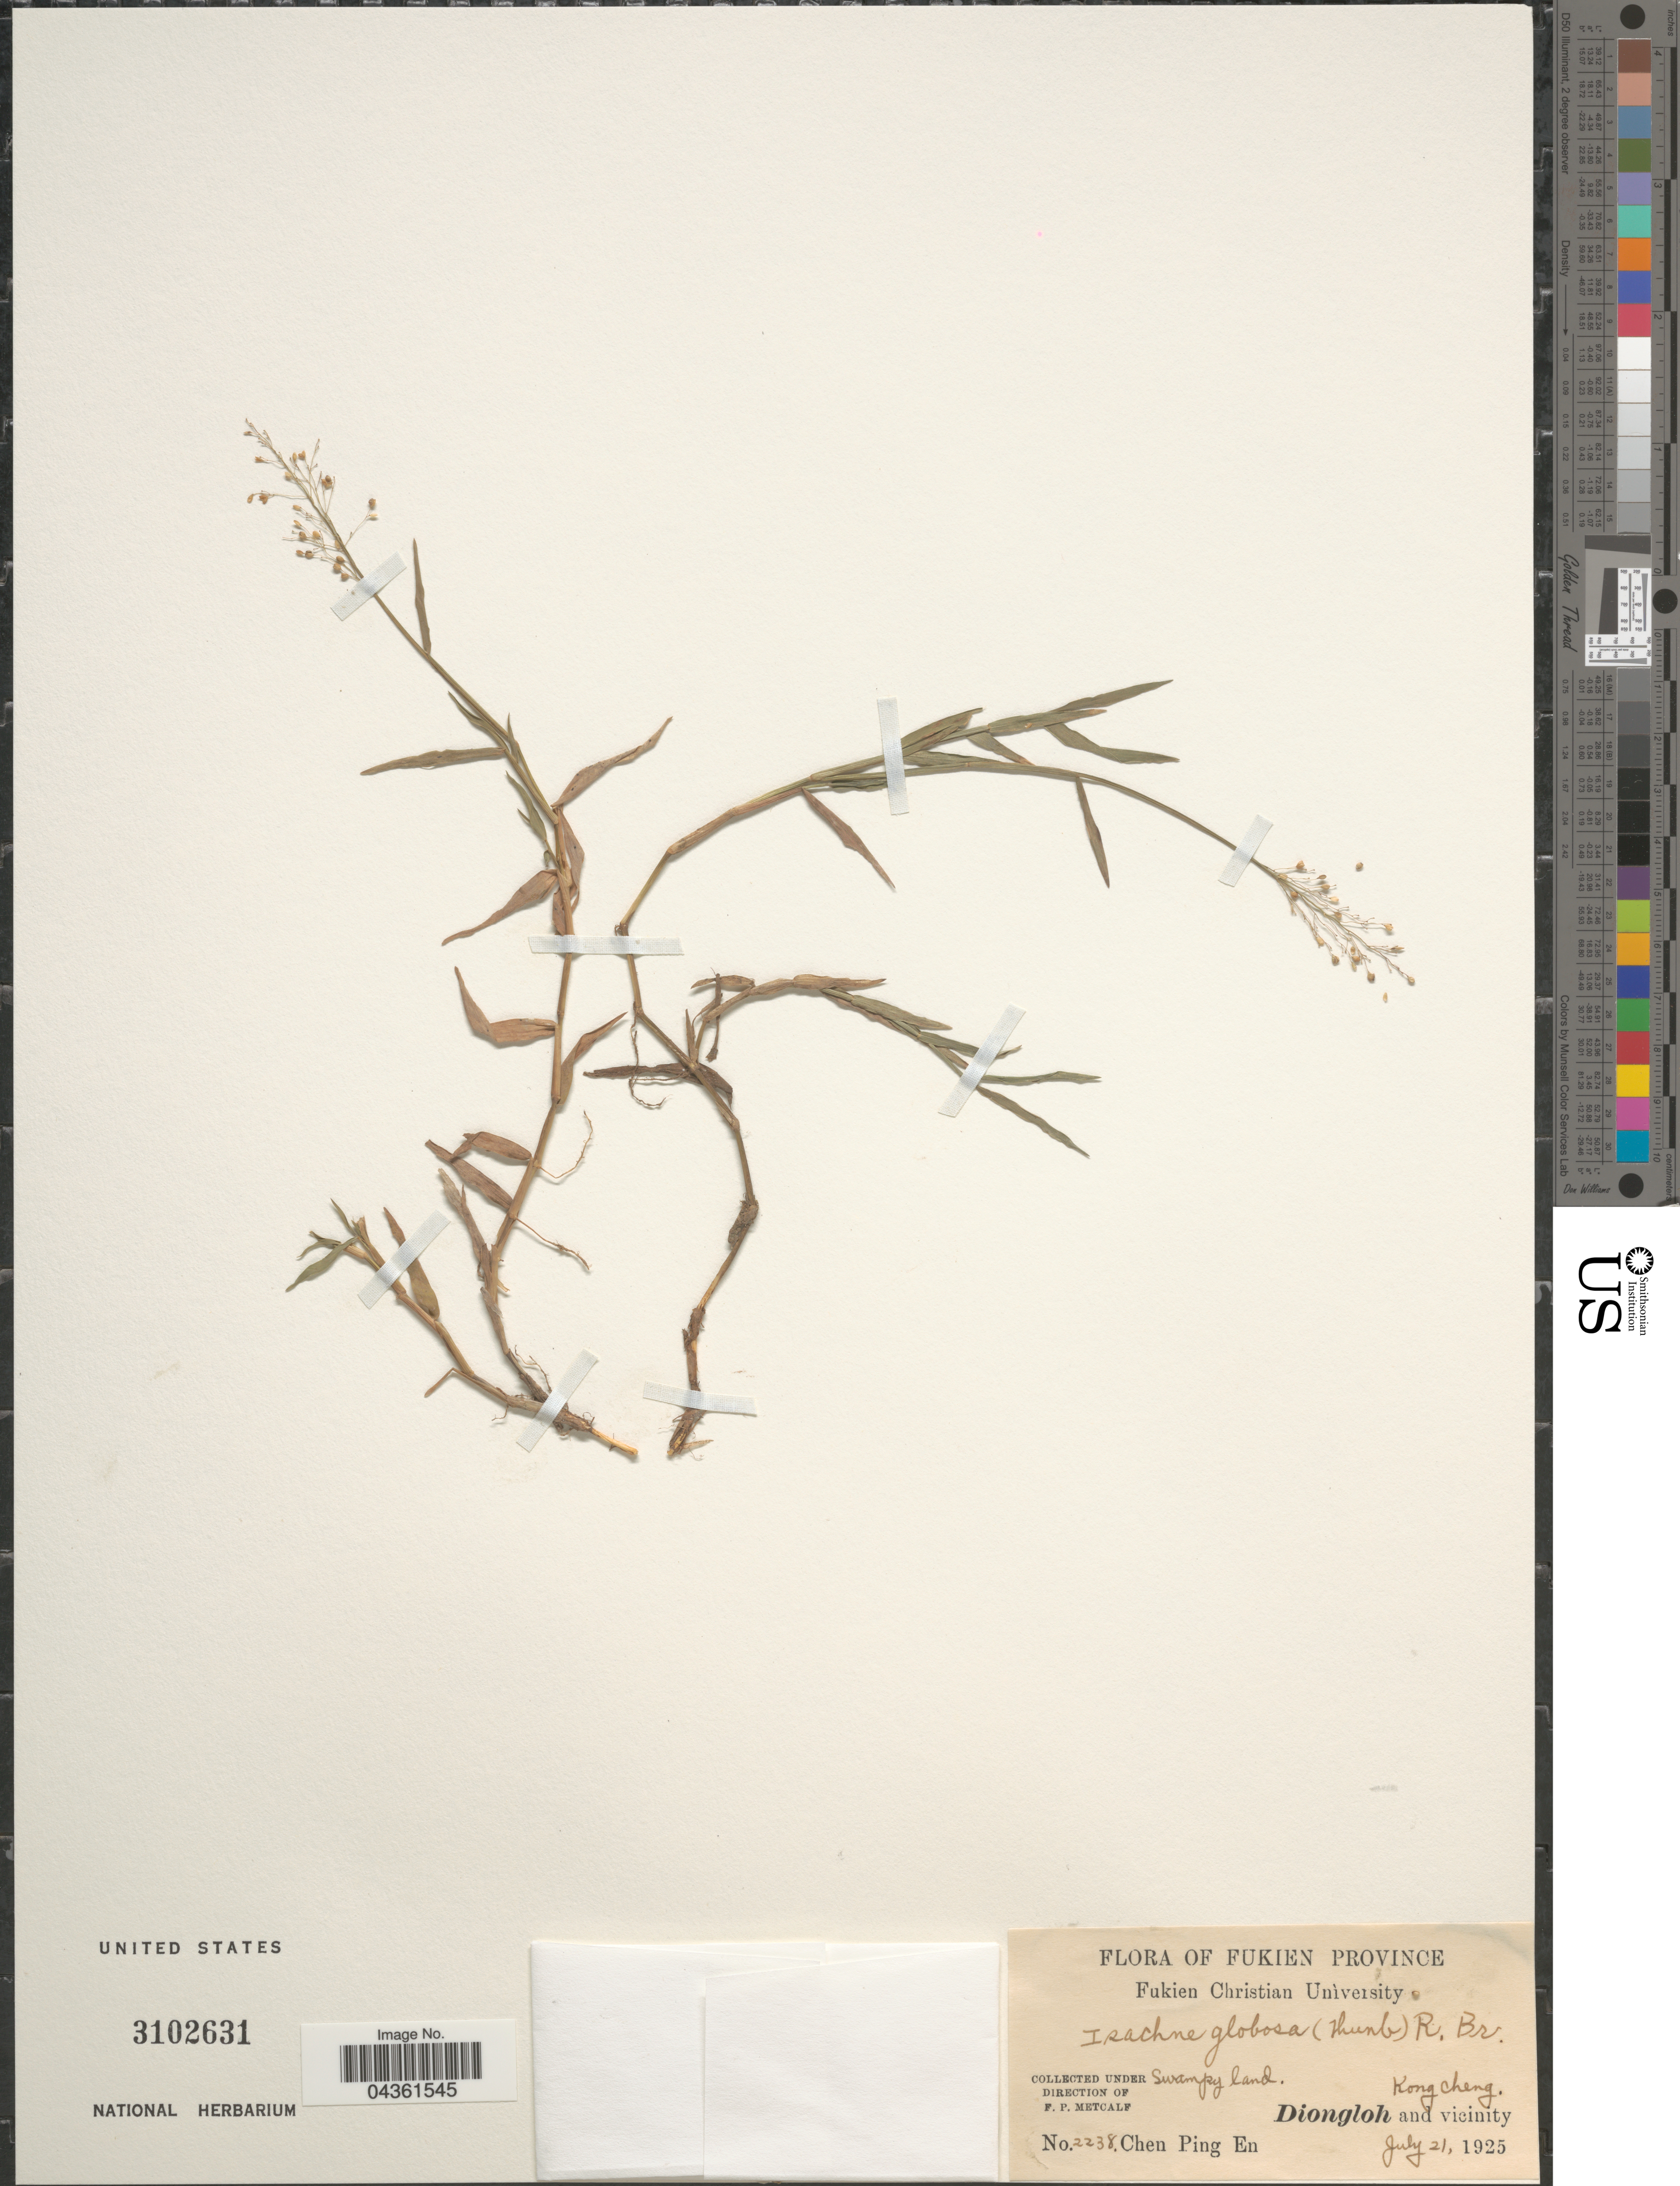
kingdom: Plantae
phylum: Tracheophyta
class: Liliopsida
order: Poales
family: Poaceae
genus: Isachne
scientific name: Isachne globosa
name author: (Thunb.) Kuntze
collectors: C. Ping En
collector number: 2238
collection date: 1925-07-21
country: China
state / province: Fujian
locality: Fukien Province. Kong Cheng. Diongloh and vicinity.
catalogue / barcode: US 3102631